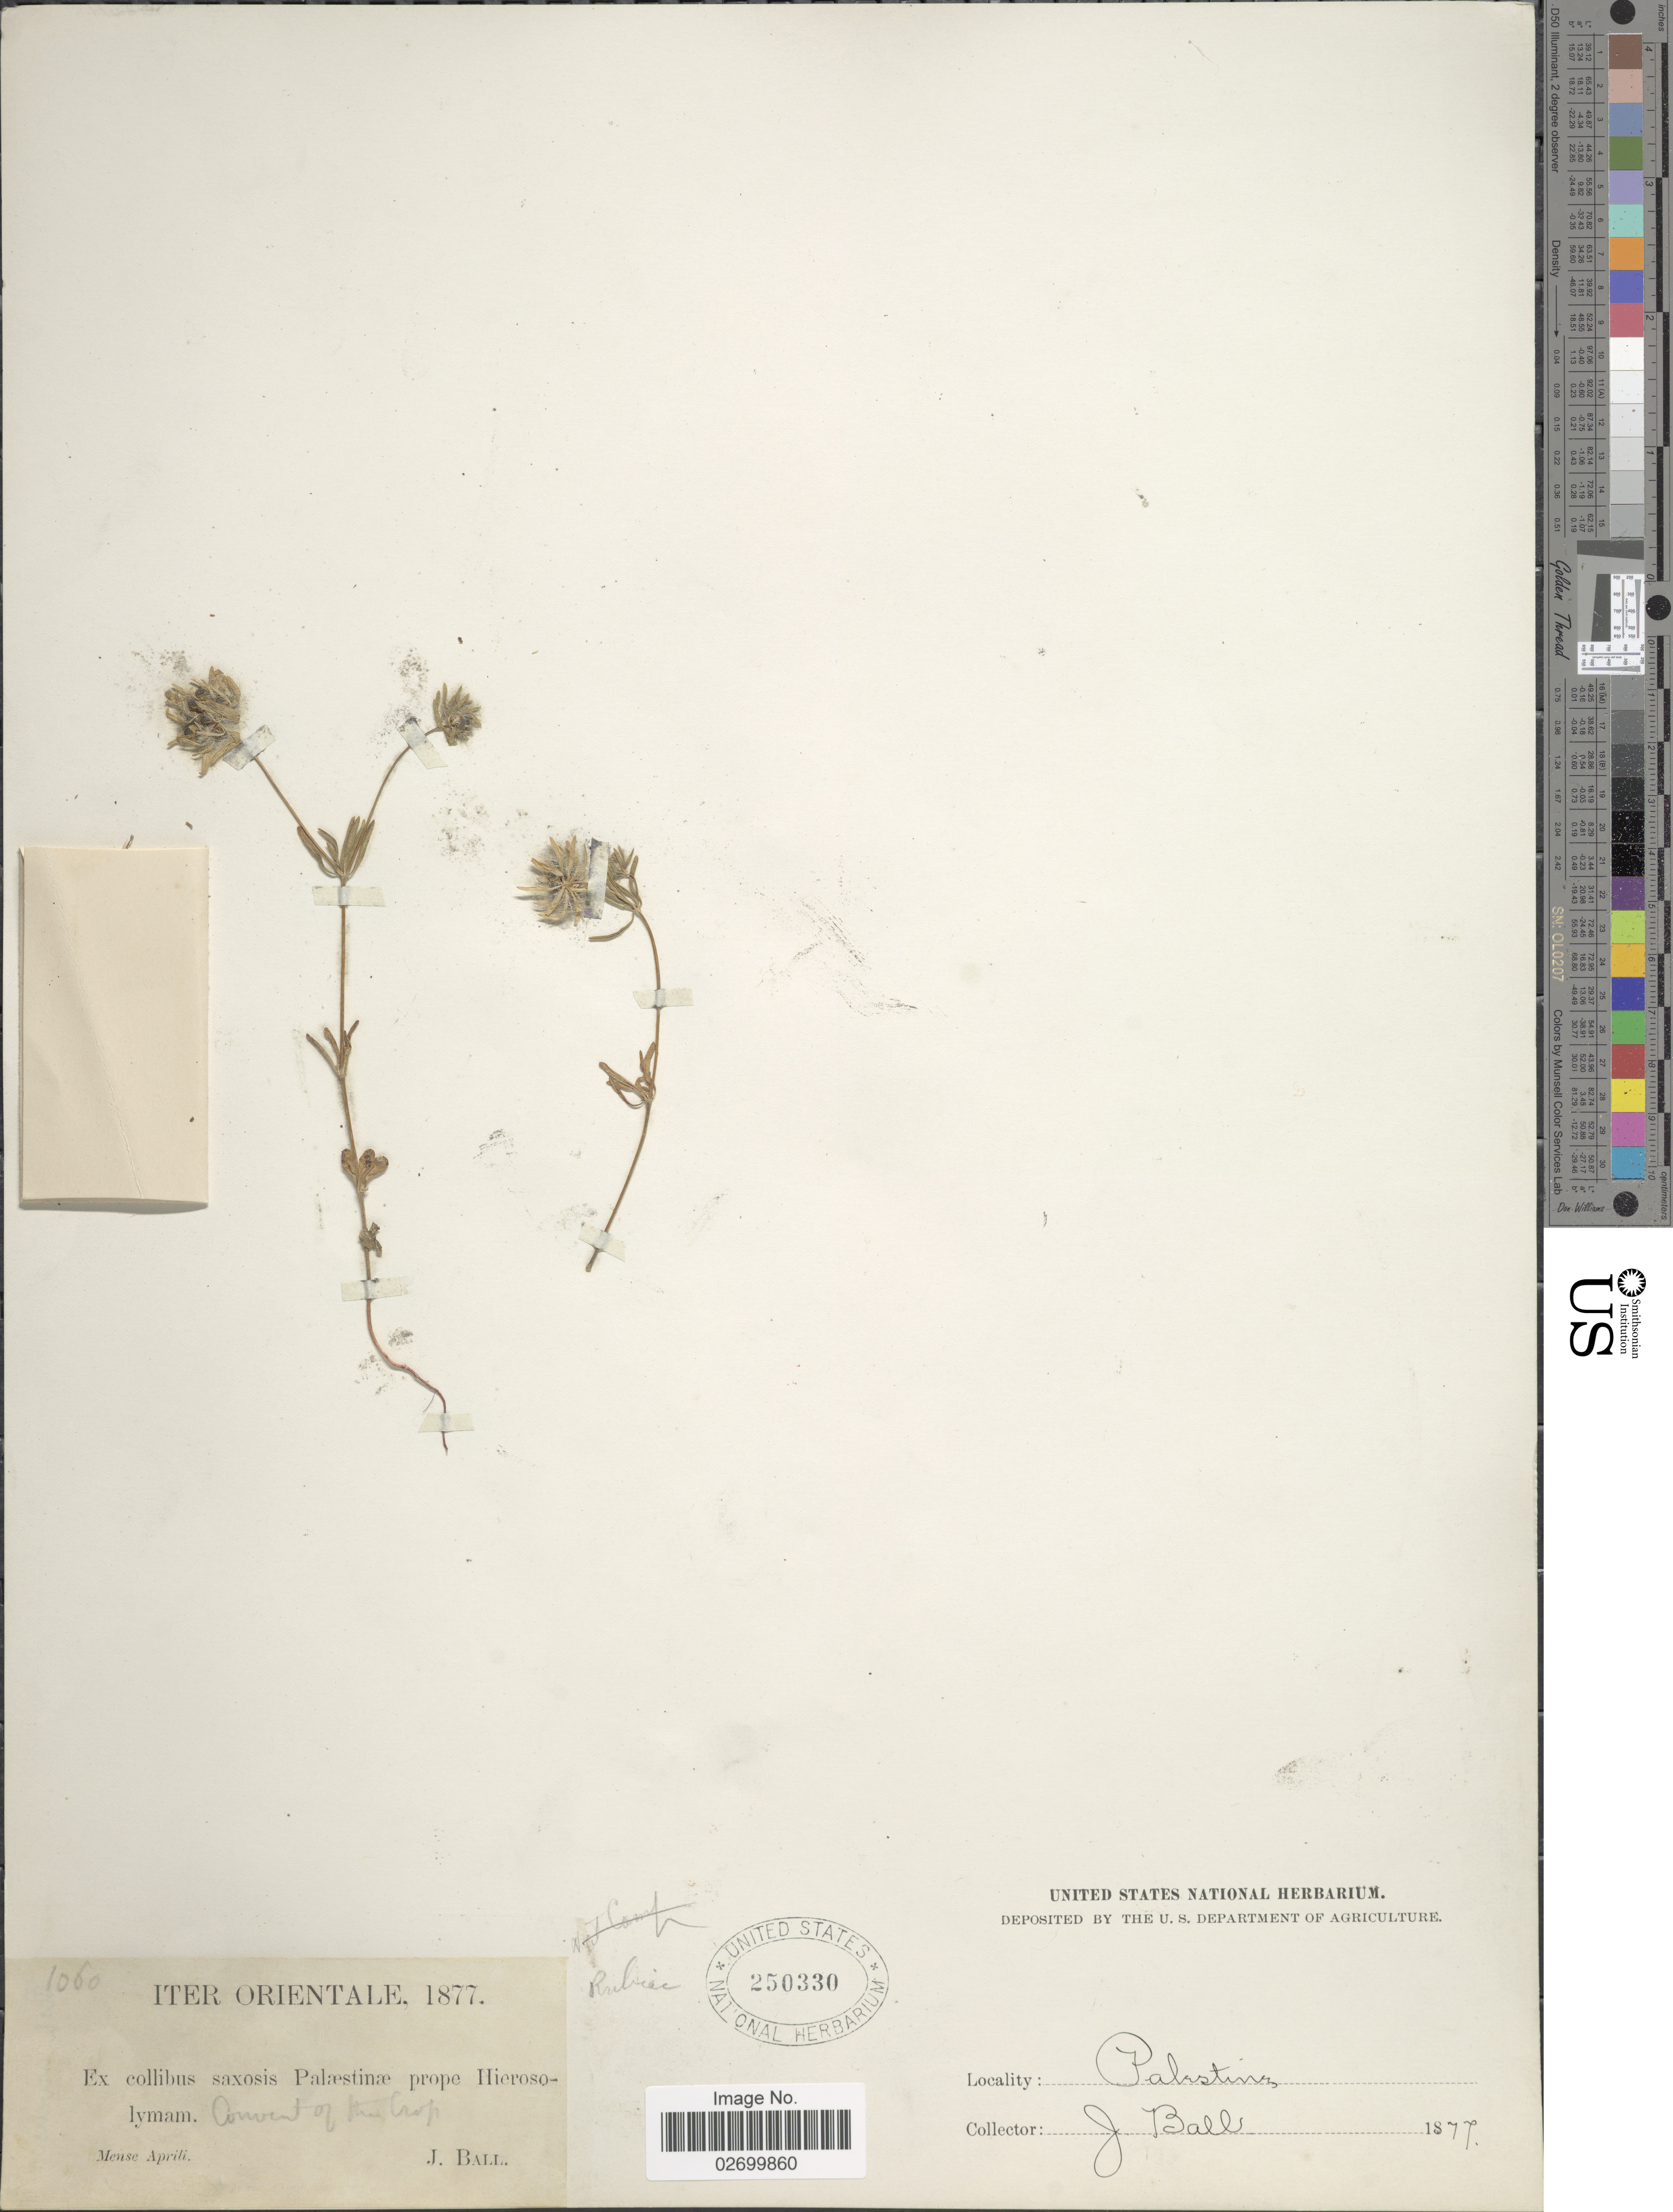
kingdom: Plantae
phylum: Tracheophyta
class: Magnoliopsida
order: Gentianales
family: Rubiaceae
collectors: J. Ball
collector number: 1060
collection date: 1877-04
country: Israel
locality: Orientale. Palaestinae prope Hierosolymam Covent of the crop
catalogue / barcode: US 250330